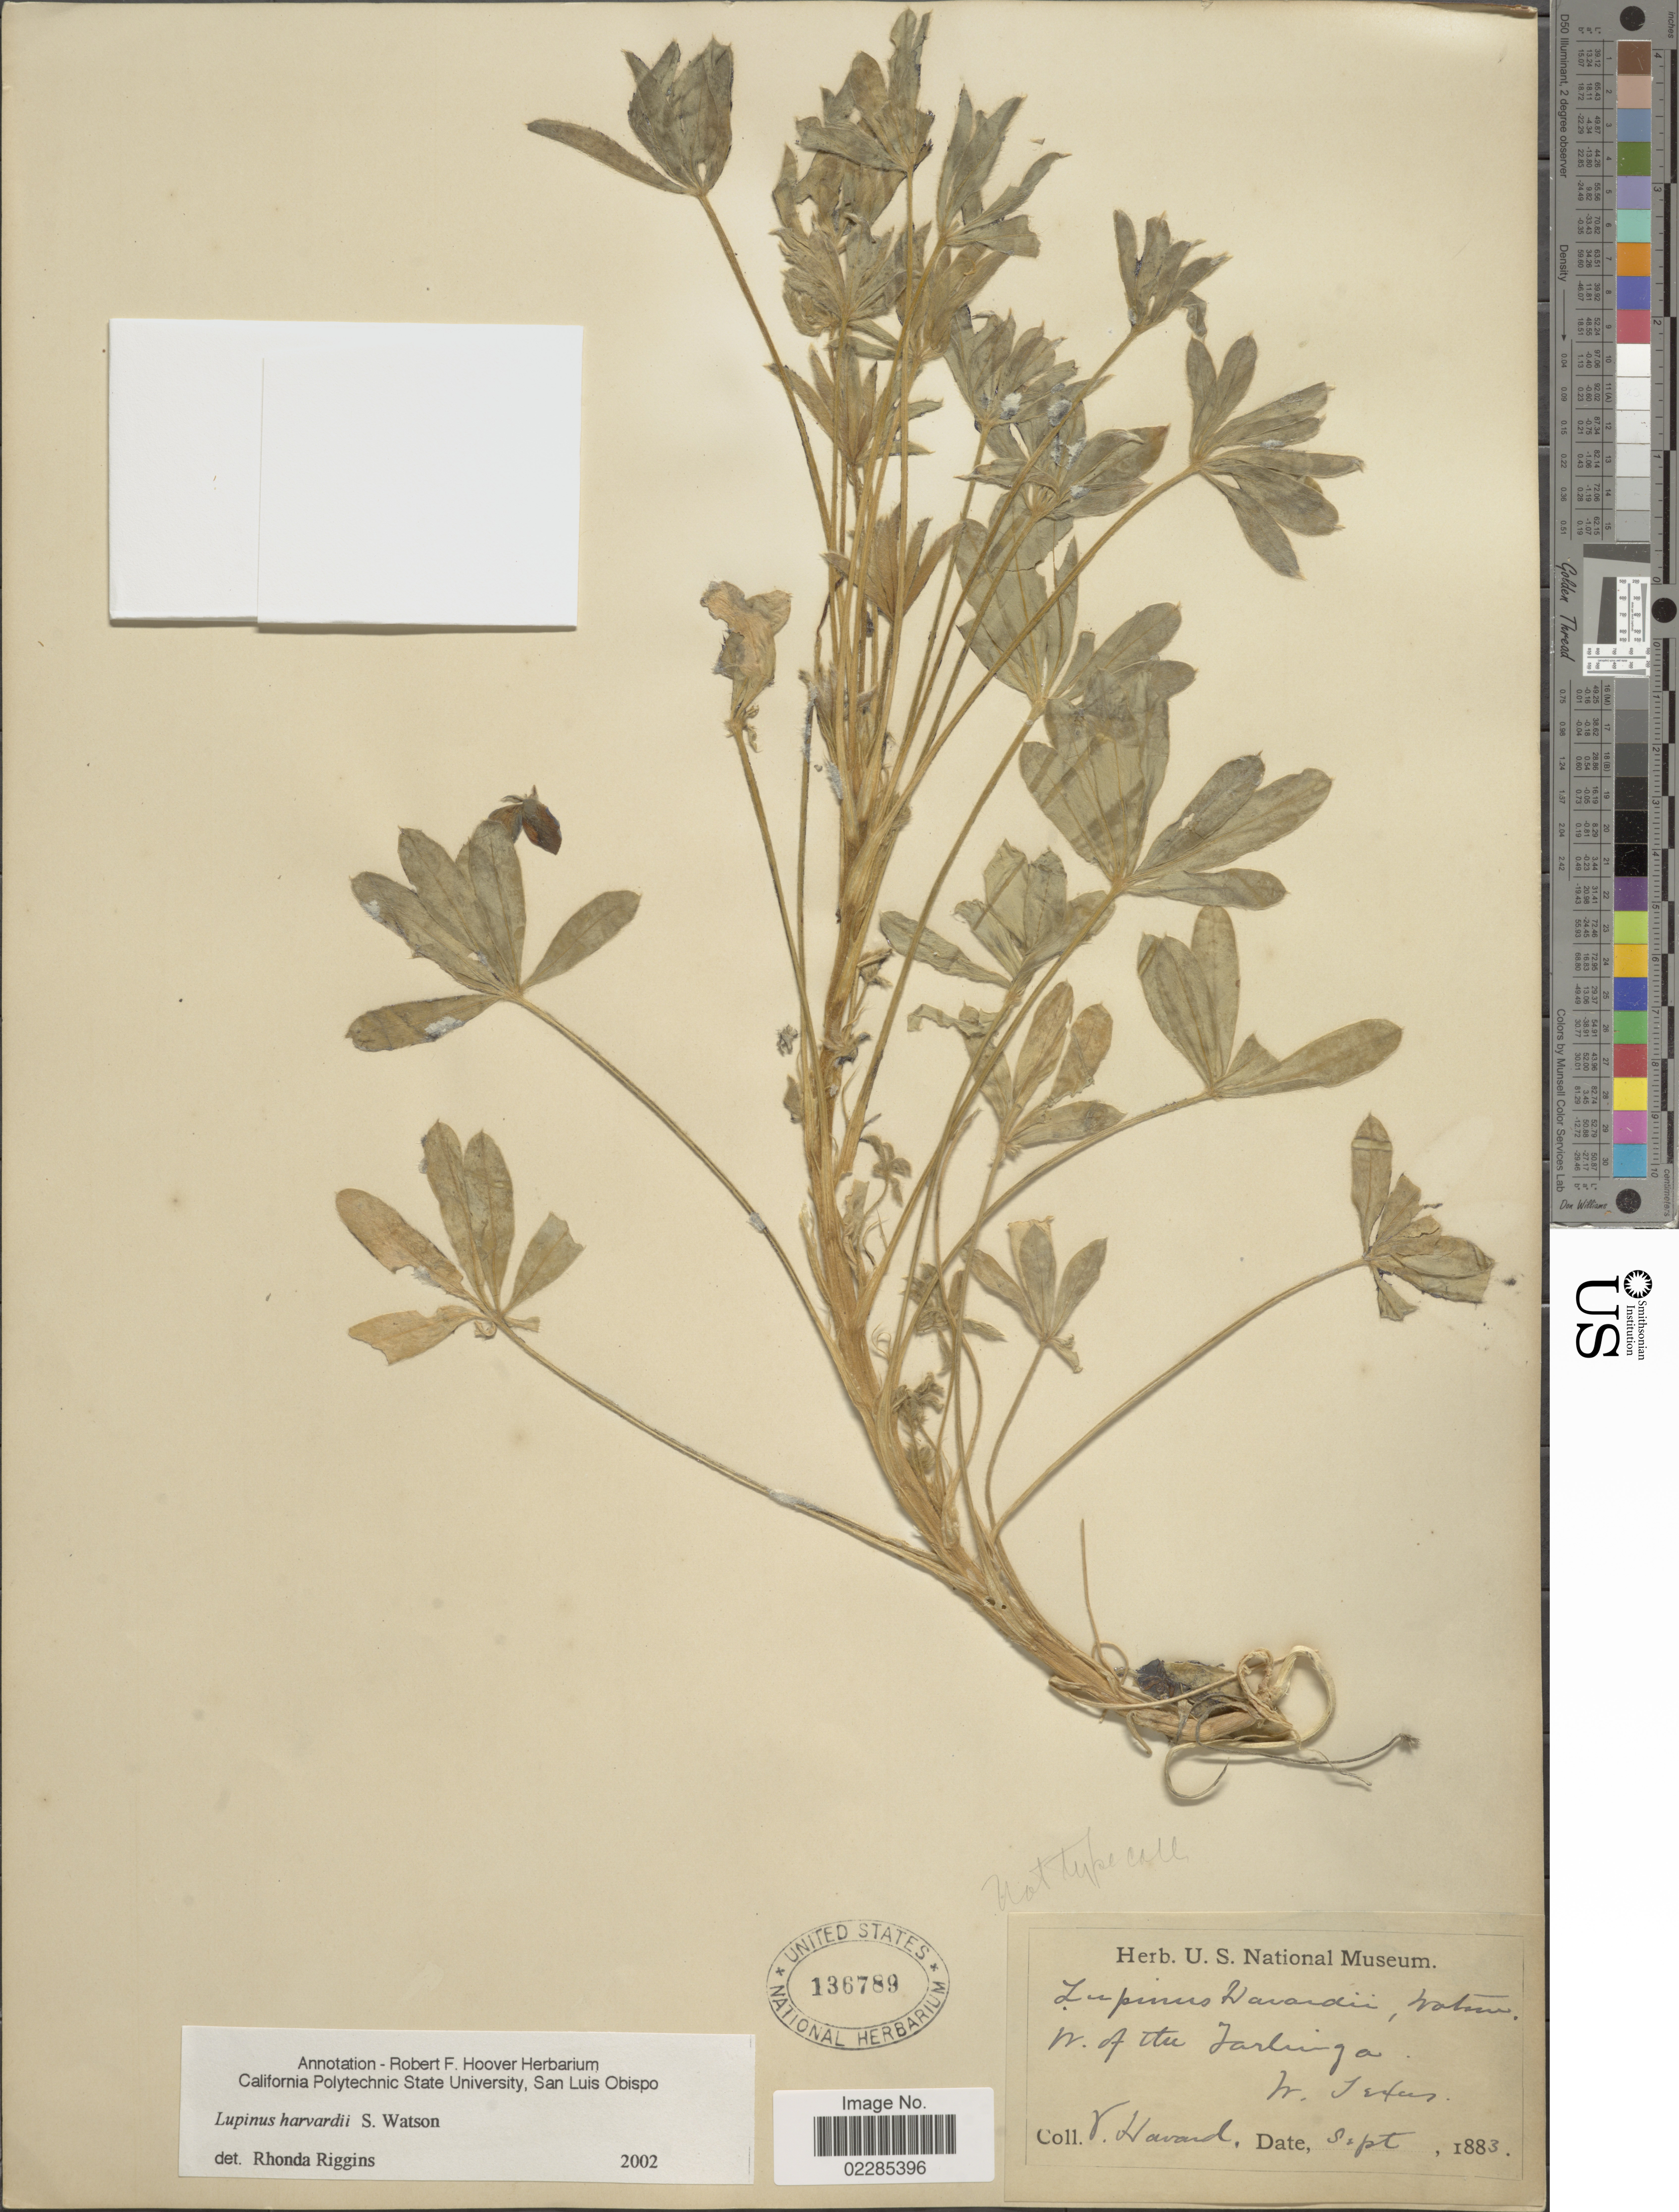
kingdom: Plantae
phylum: Tracheophyta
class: Magnoliopsida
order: Fabales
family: Fabaceae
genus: Lupinus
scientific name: Lupinus havardii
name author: S. Watson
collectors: V. Havard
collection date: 1883-09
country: United States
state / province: Texas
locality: W. of the Jarlinga, W. Texas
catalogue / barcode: US 136789